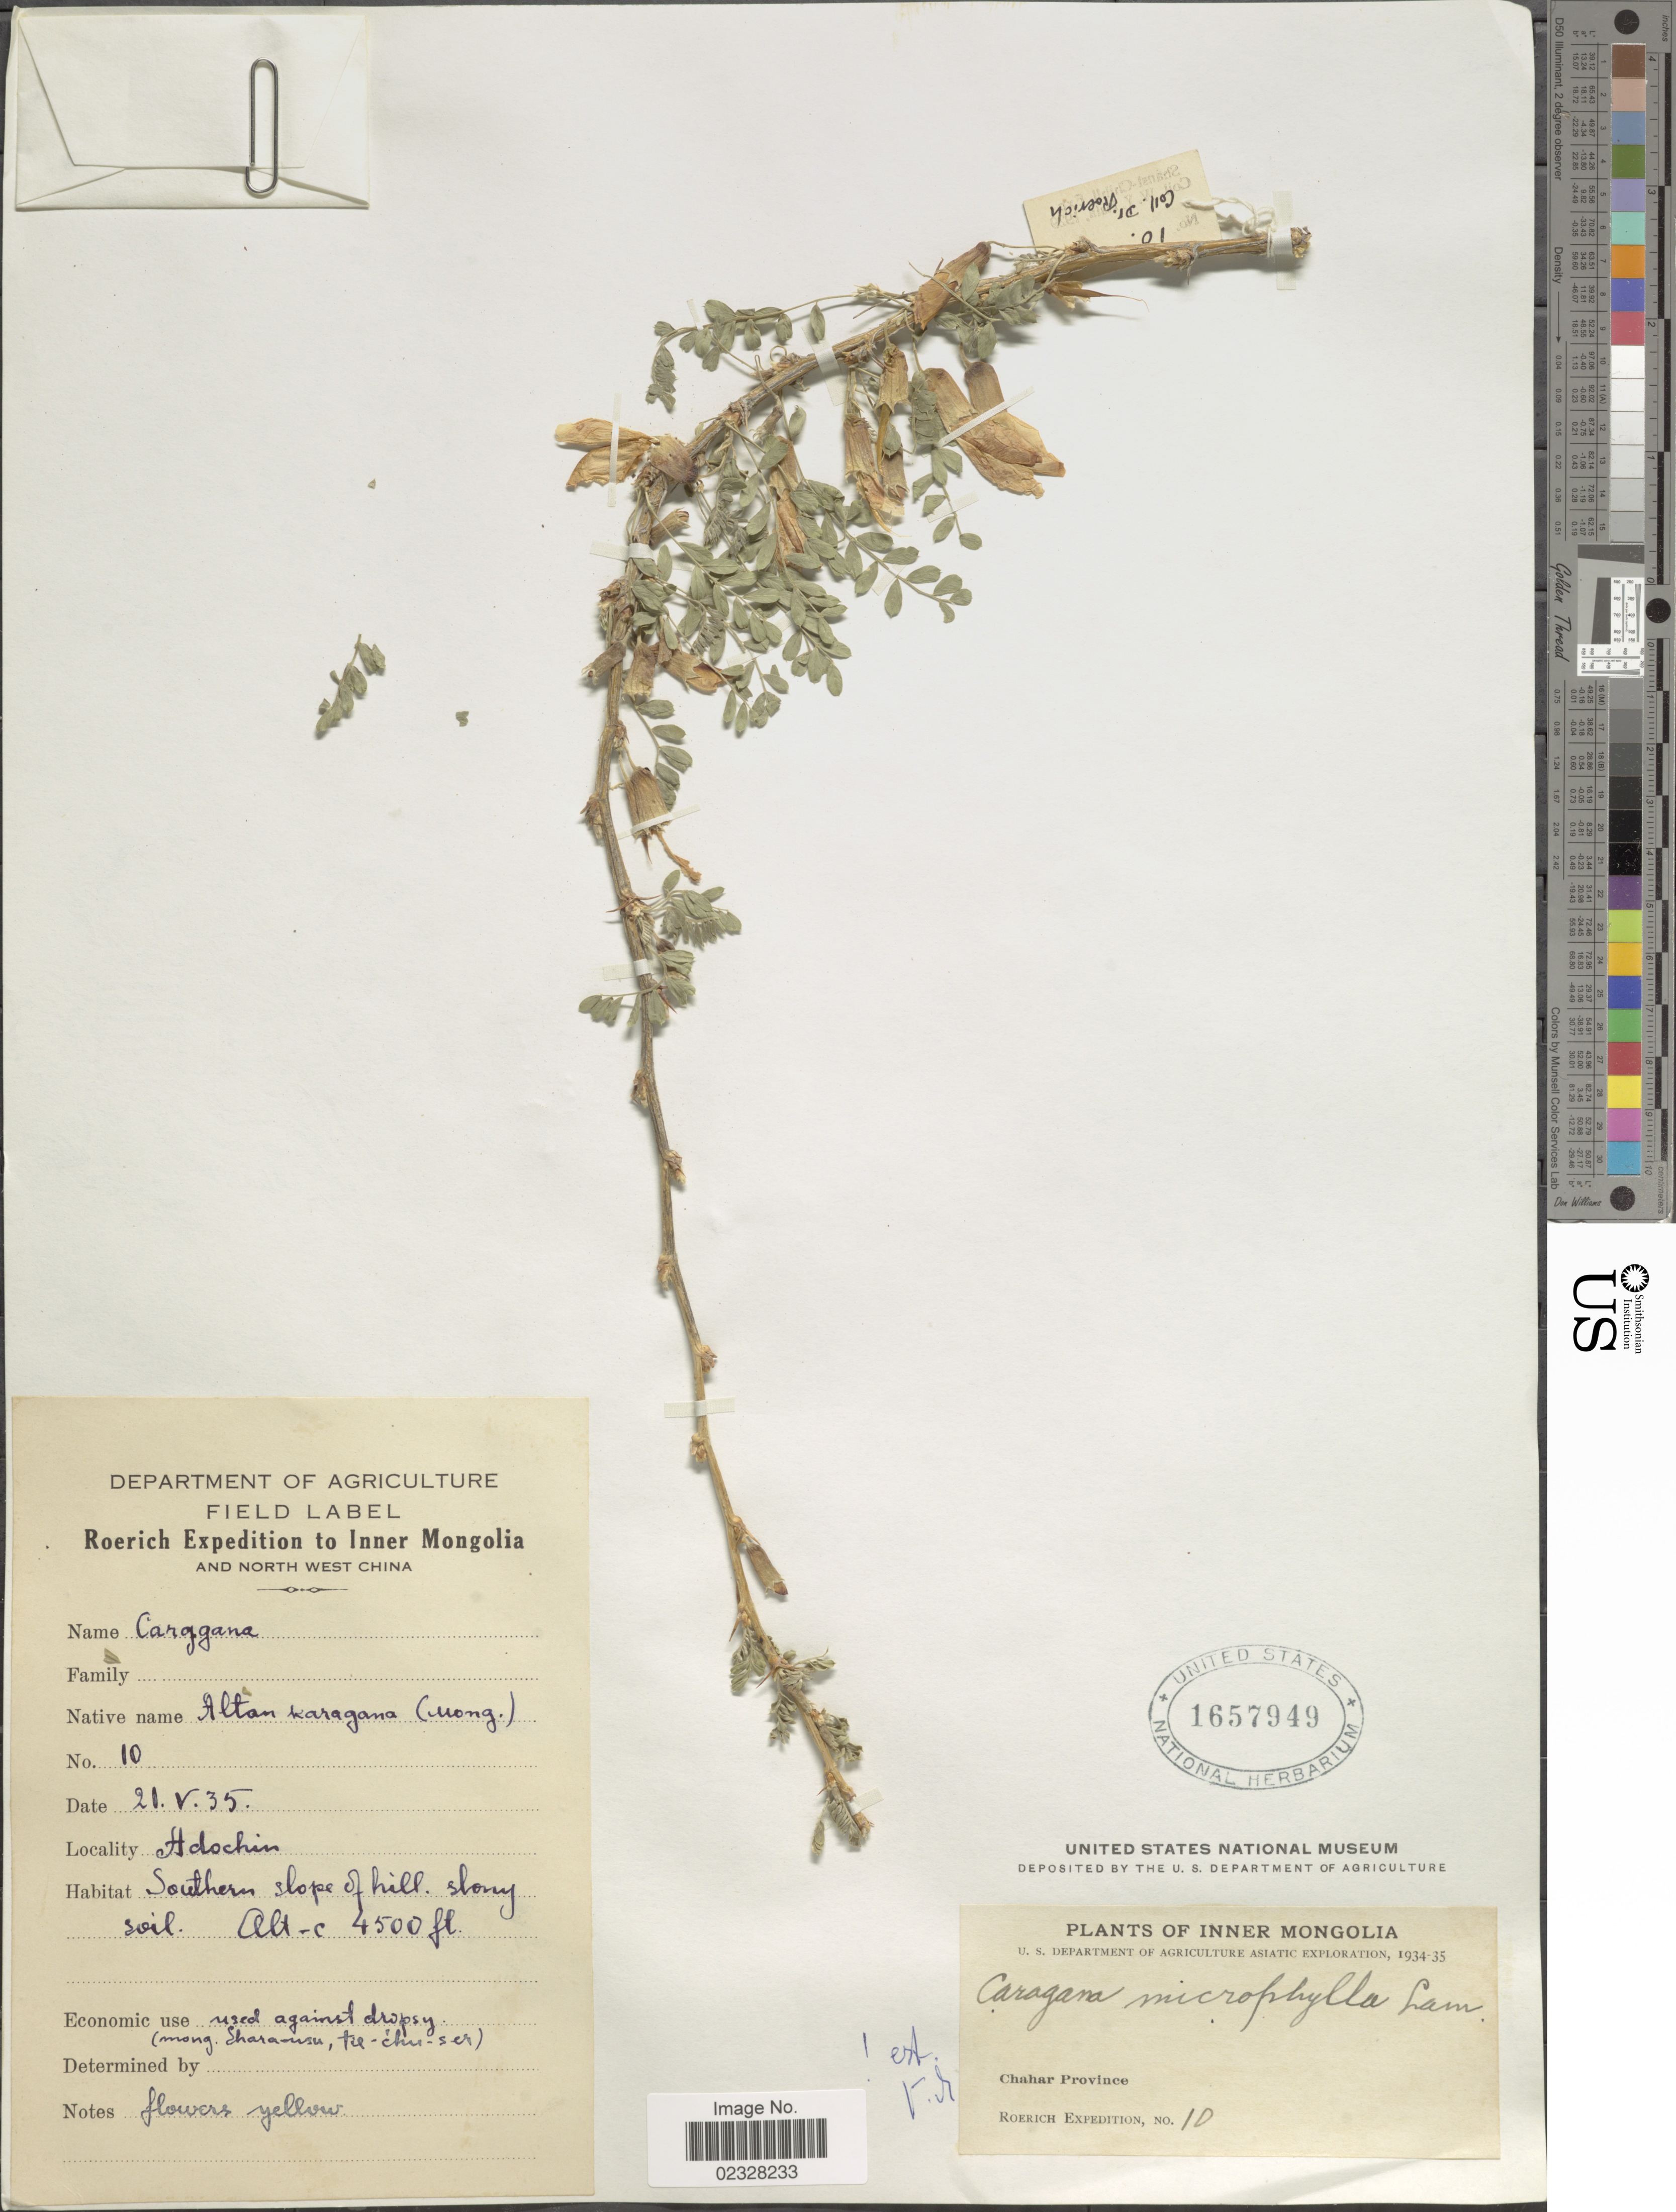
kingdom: Plantae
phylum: Tracheophyta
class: Magnoliopsida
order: Fabales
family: Fabaceae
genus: Caragana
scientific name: Caragana microphylla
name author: Lam.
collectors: Roerich Expedition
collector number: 10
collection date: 1935-05-21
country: China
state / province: Nei Monggol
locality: Inner Mongolia. Chara Province. Adochin. Southern slope of hill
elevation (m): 1372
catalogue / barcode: US 1657949